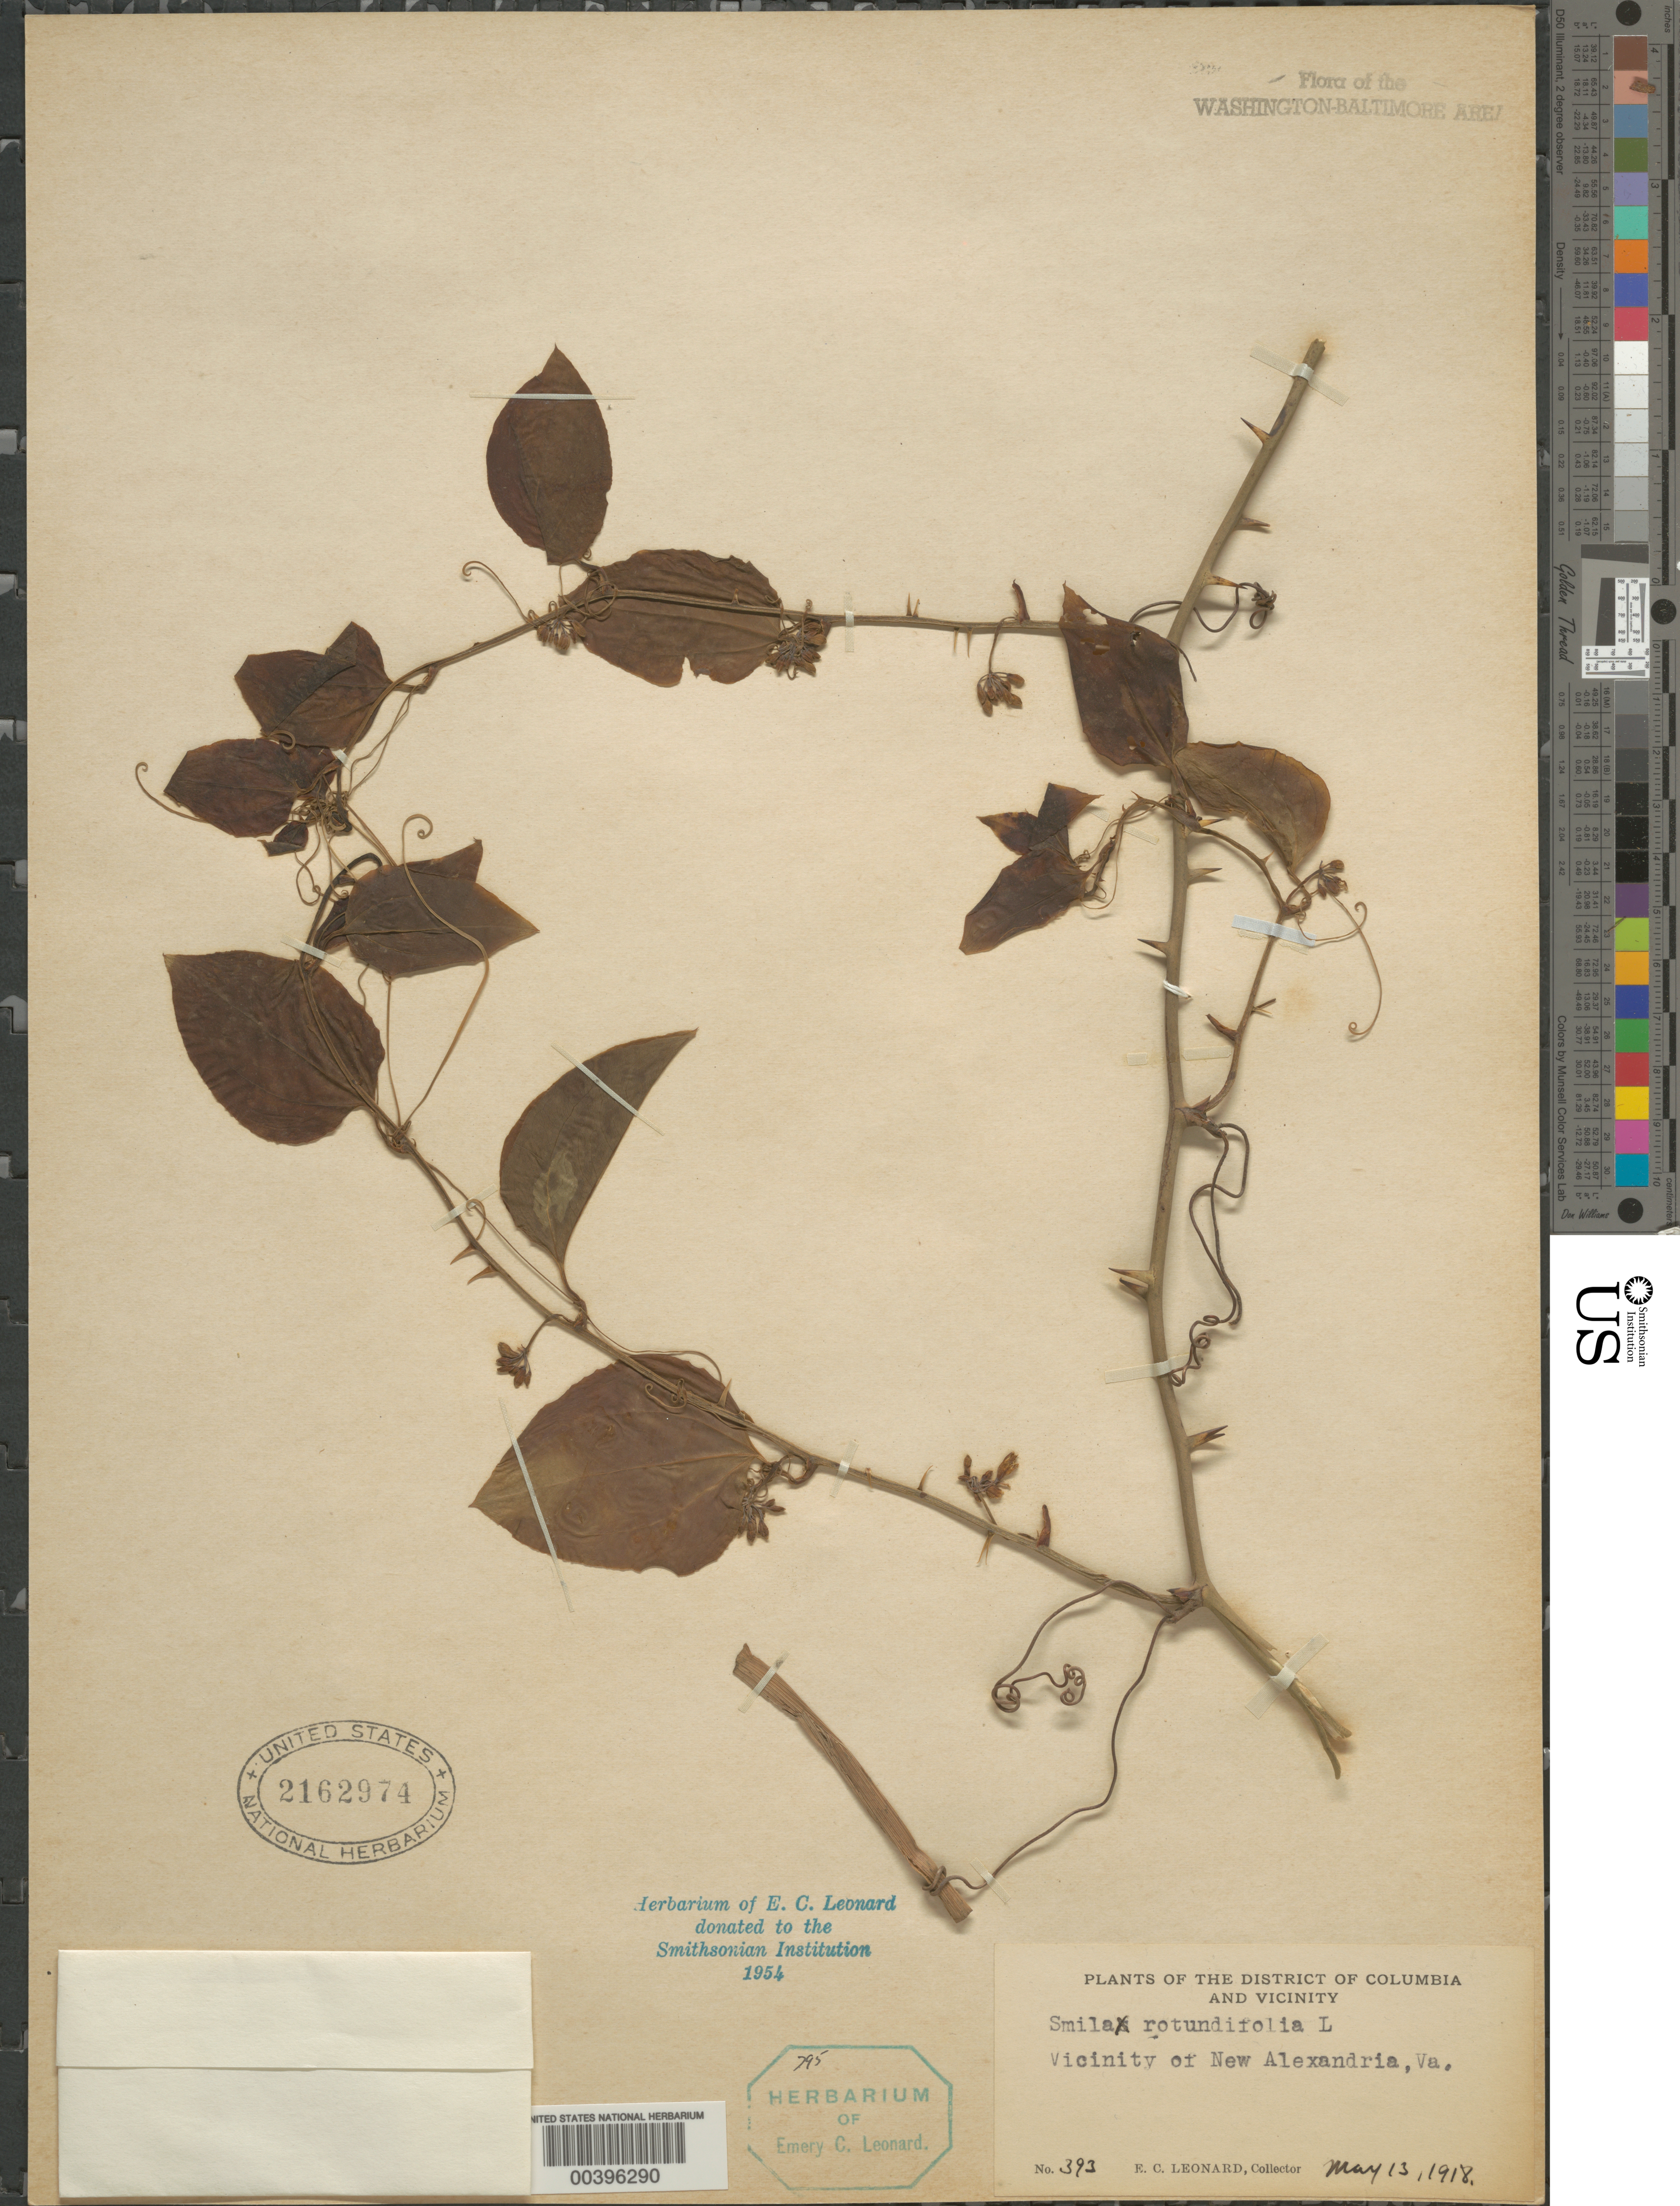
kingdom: Plantae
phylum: Tracheophyta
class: Liliopsida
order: Liliales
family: Smilacaceae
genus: Smilax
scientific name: Smilax rotundifolia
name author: L.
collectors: E. C. Leonard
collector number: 393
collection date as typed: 13 May 1918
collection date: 1918-05-13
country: United States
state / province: Virginia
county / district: Fairfax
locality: New Alexandria vicinity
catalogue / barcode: US 2162974